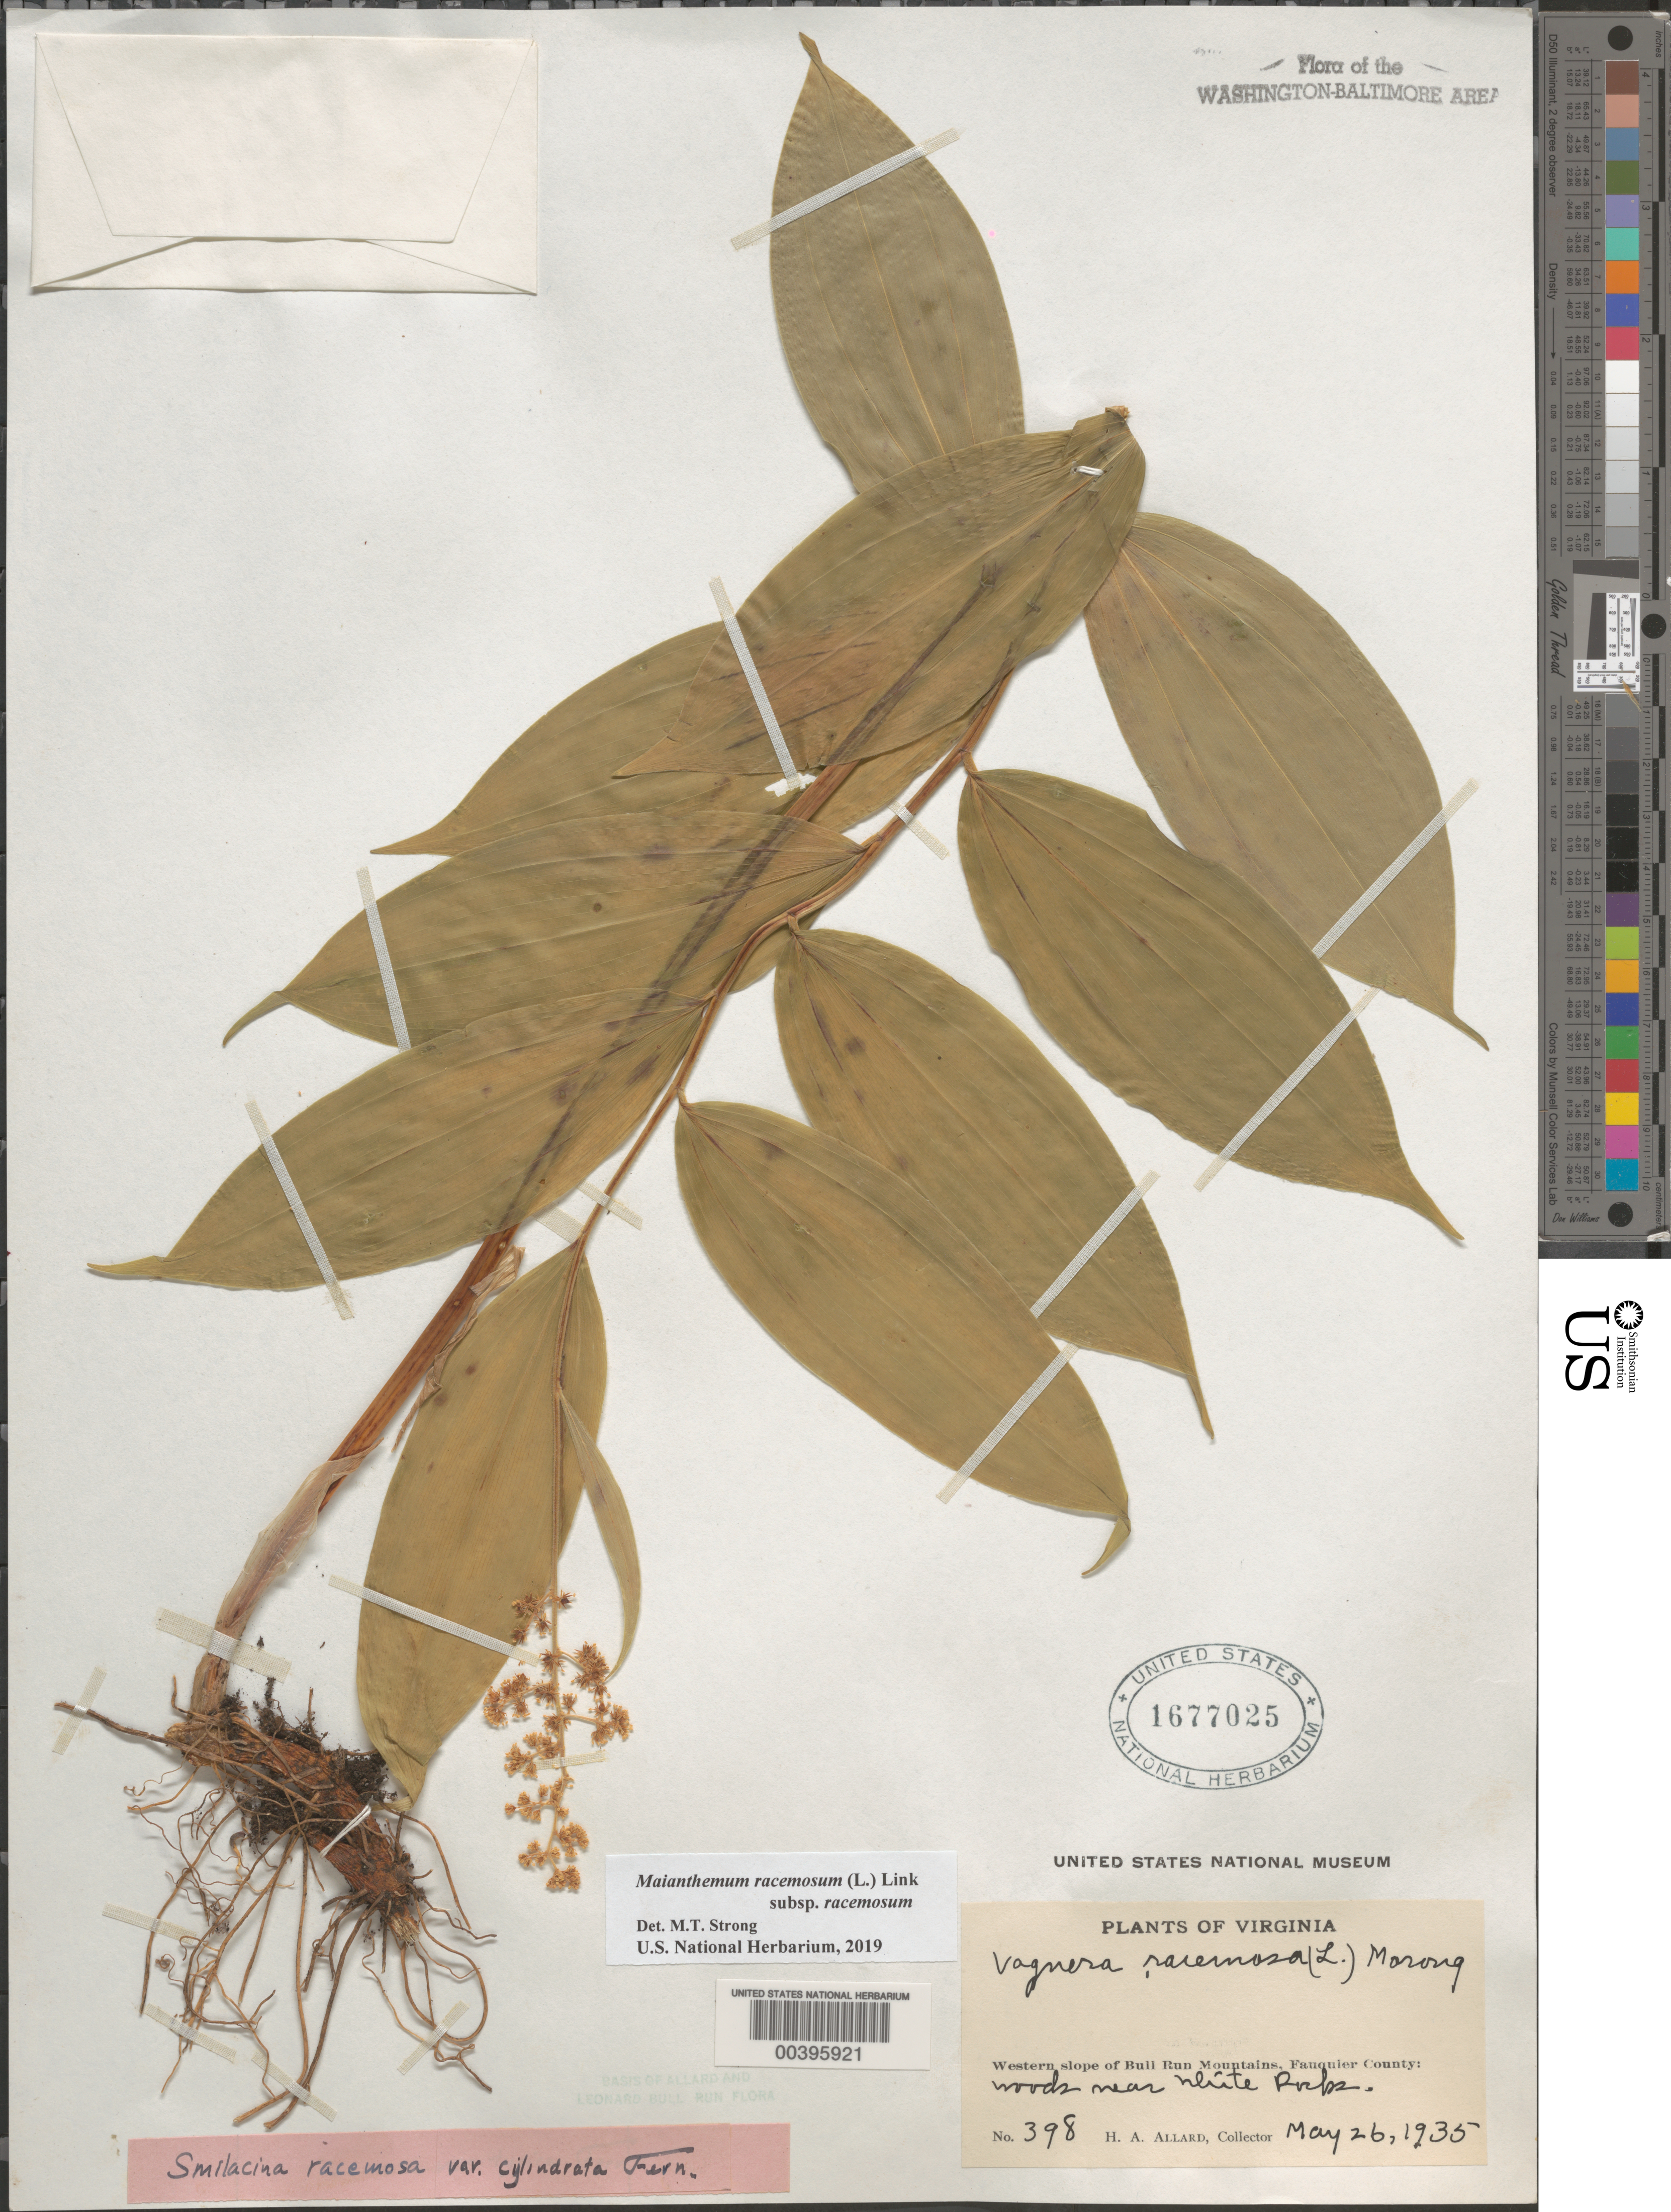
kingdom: Plantae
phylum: Tracheophyta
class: Liliopsida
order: Asparagales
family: Asparagaceae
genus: Maianthemum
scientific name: Maianthemum racemosum subsp. racemosum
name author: (L.) Link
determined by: Strong, Mark T., (BOT), Smithsonian Institution - National Museum of Natural History (UNITED STATES)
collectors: H. A. Allard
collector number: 398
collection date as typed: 26 May 1935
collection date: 1935-05-26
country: United States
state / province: Virginia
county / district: Fauquier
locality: White Rock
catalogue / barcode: US 1677025